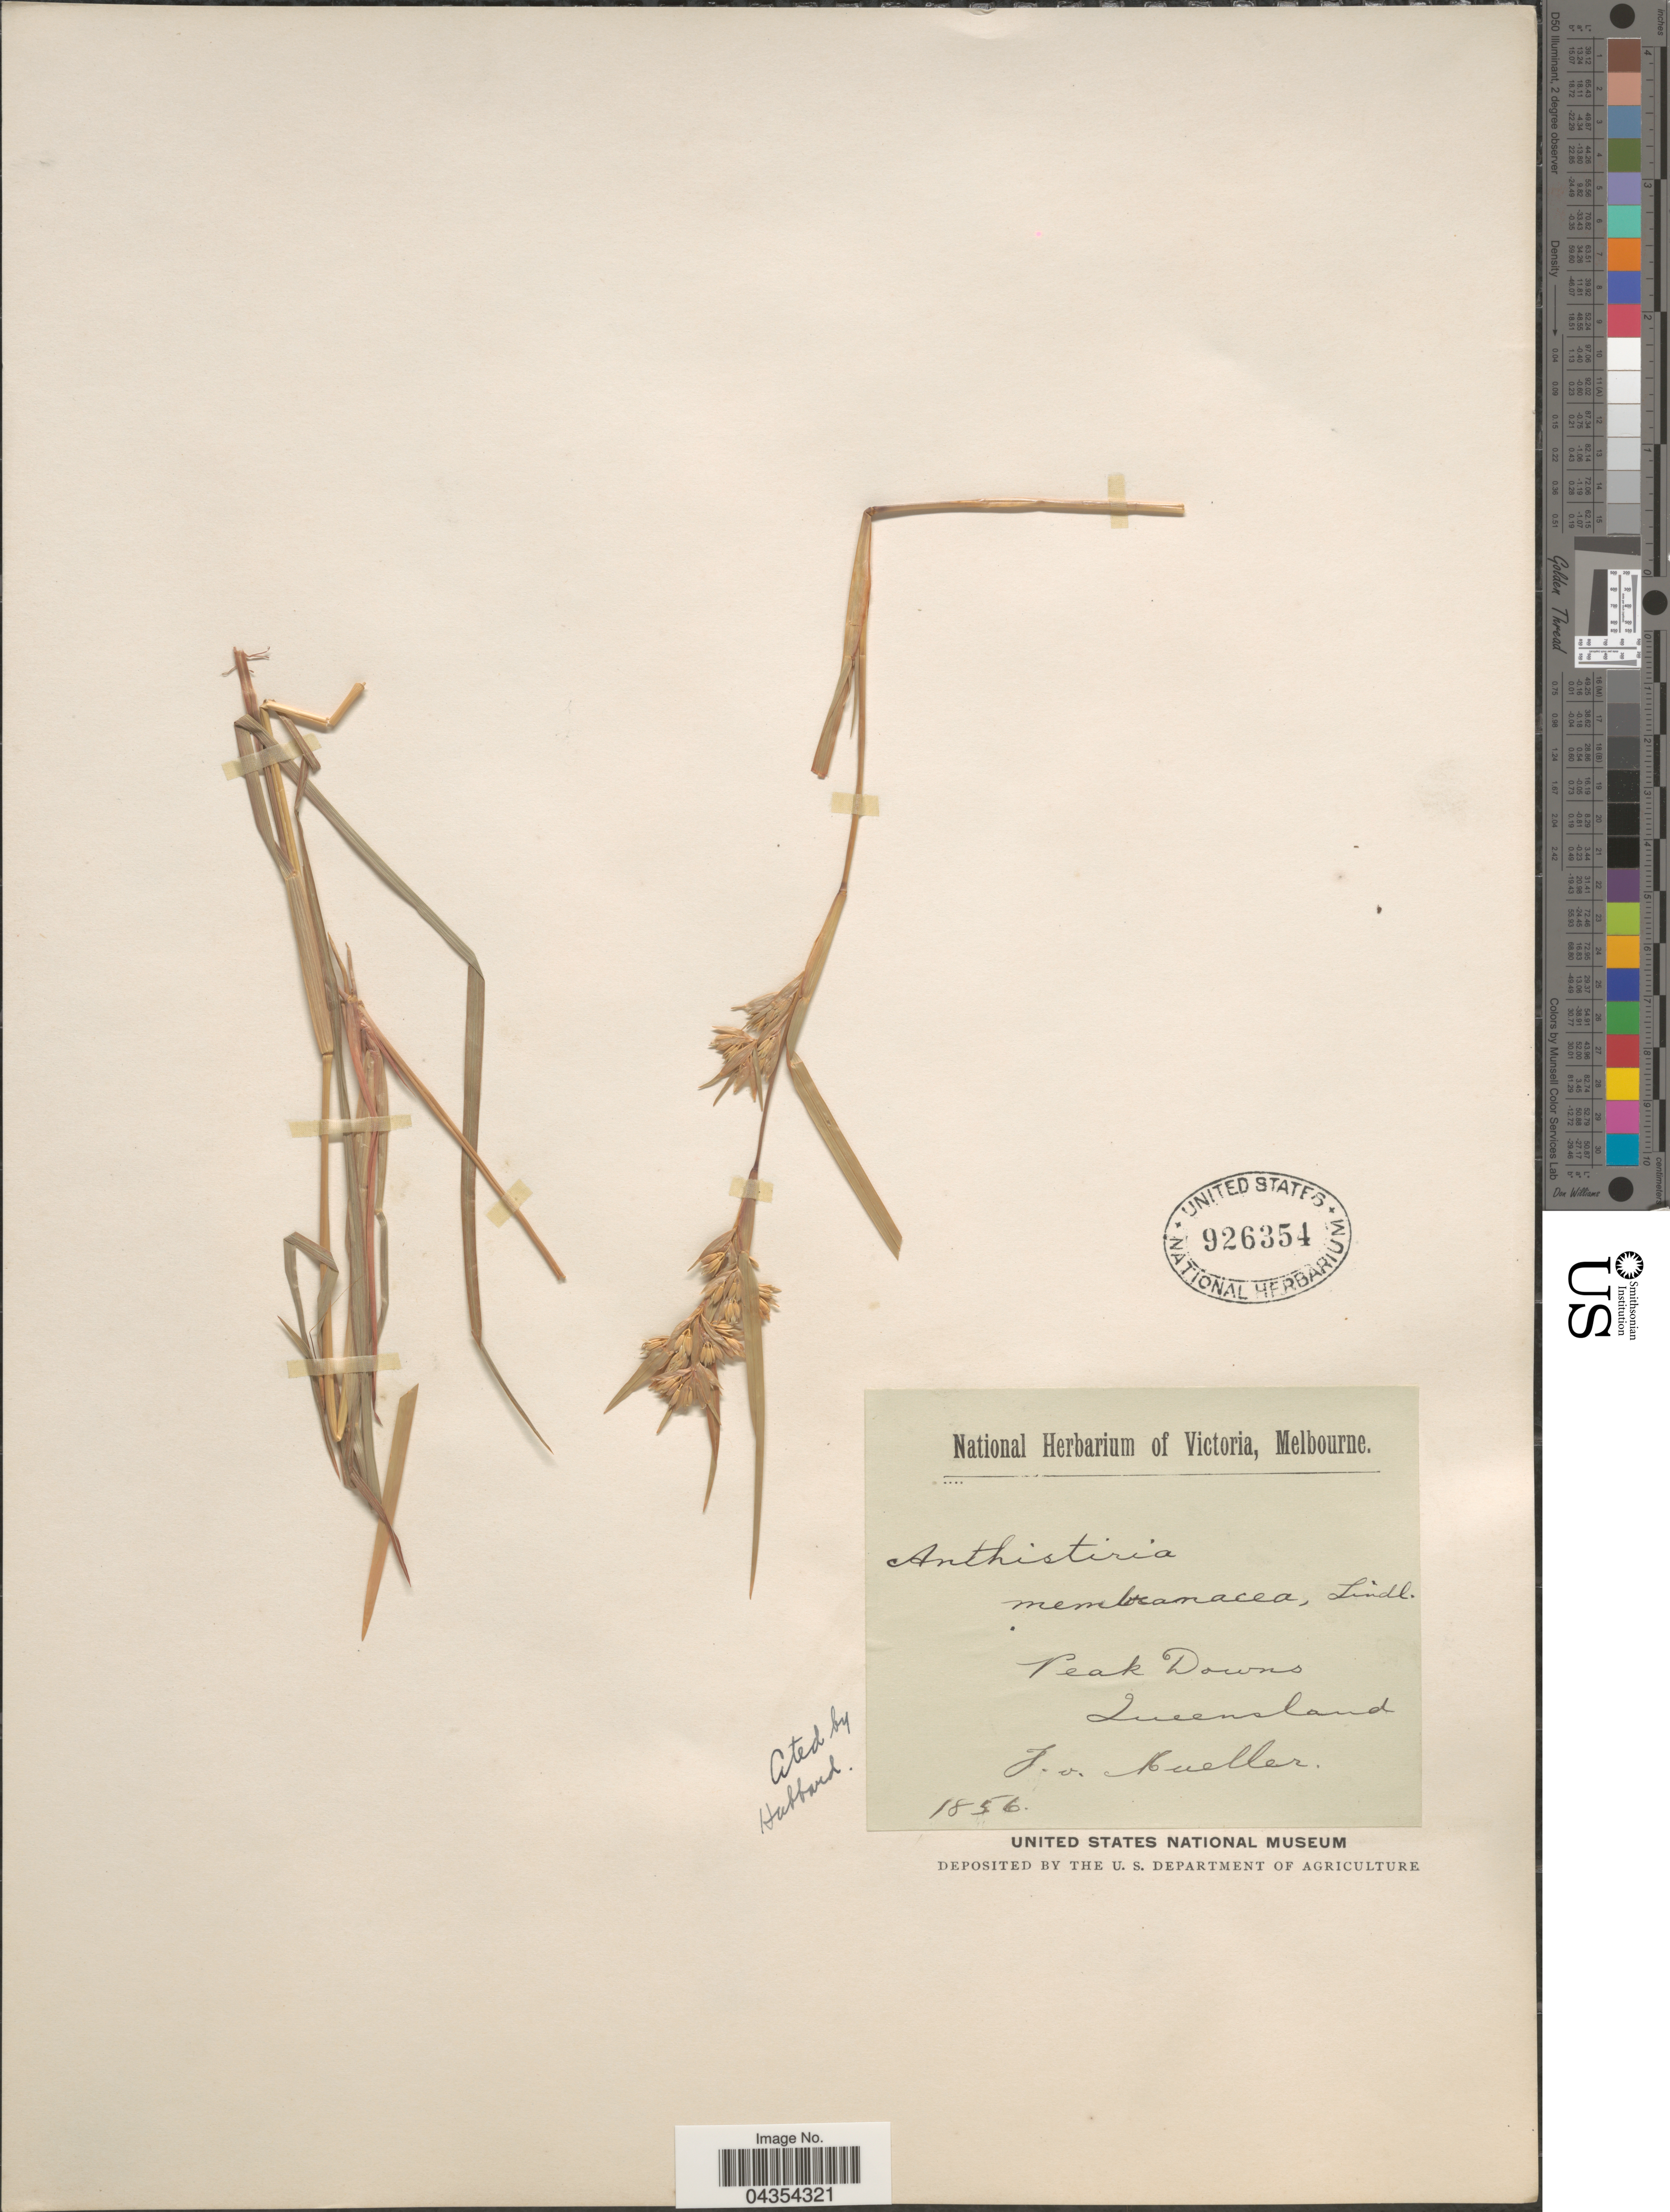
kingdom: Plantae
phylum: Tracheophyta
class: Liliopsida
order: Poales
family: Poaceae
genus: Iseilema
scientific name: Iseilema membranaceum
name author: (Lindl.) Domin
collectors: F. von Mueller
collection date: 1856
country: Australia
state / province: Queensland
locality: Peak Downs.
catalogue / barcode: US 926354